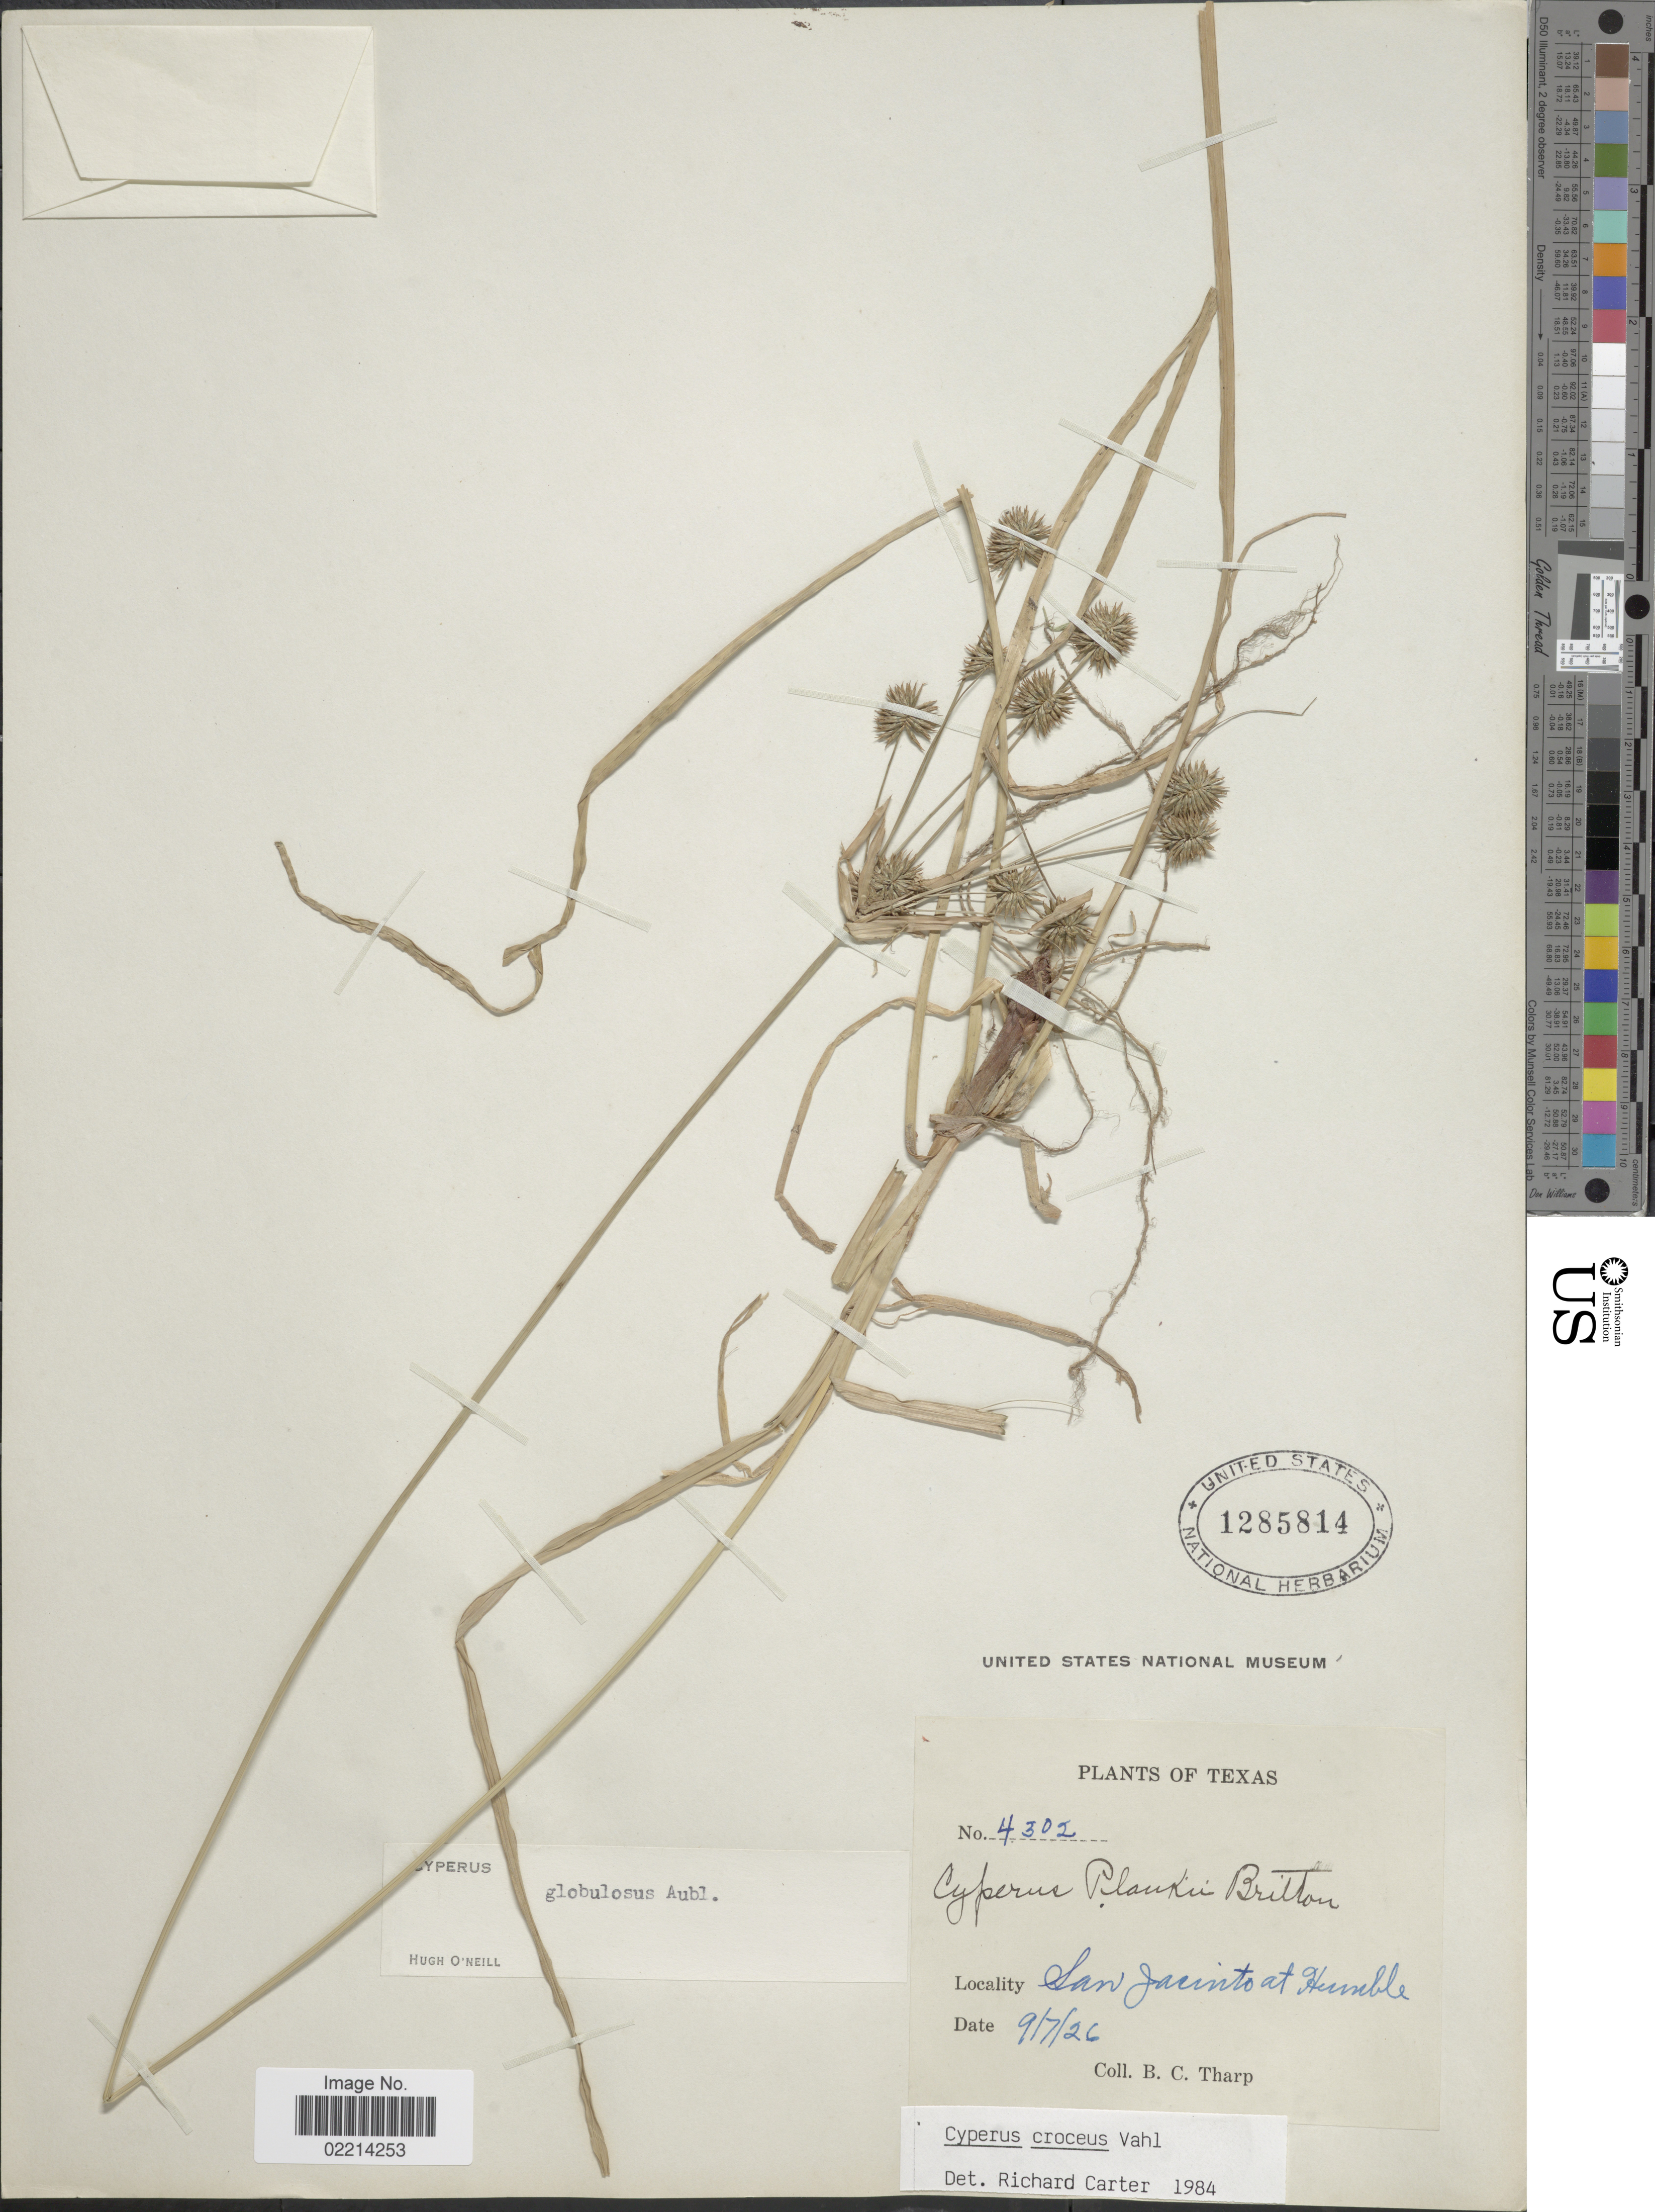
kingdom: Plantae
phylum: Tracheophyta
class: Liliopsida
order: Poales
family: Cyperaceae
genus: Cyperus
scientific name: Cyperus croceus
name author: Vahl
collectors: B. C. Tharp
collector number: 4302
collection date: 1926-09-07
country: United States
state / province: Texas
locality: San Jacinto at Humble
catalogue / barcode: US 1285814